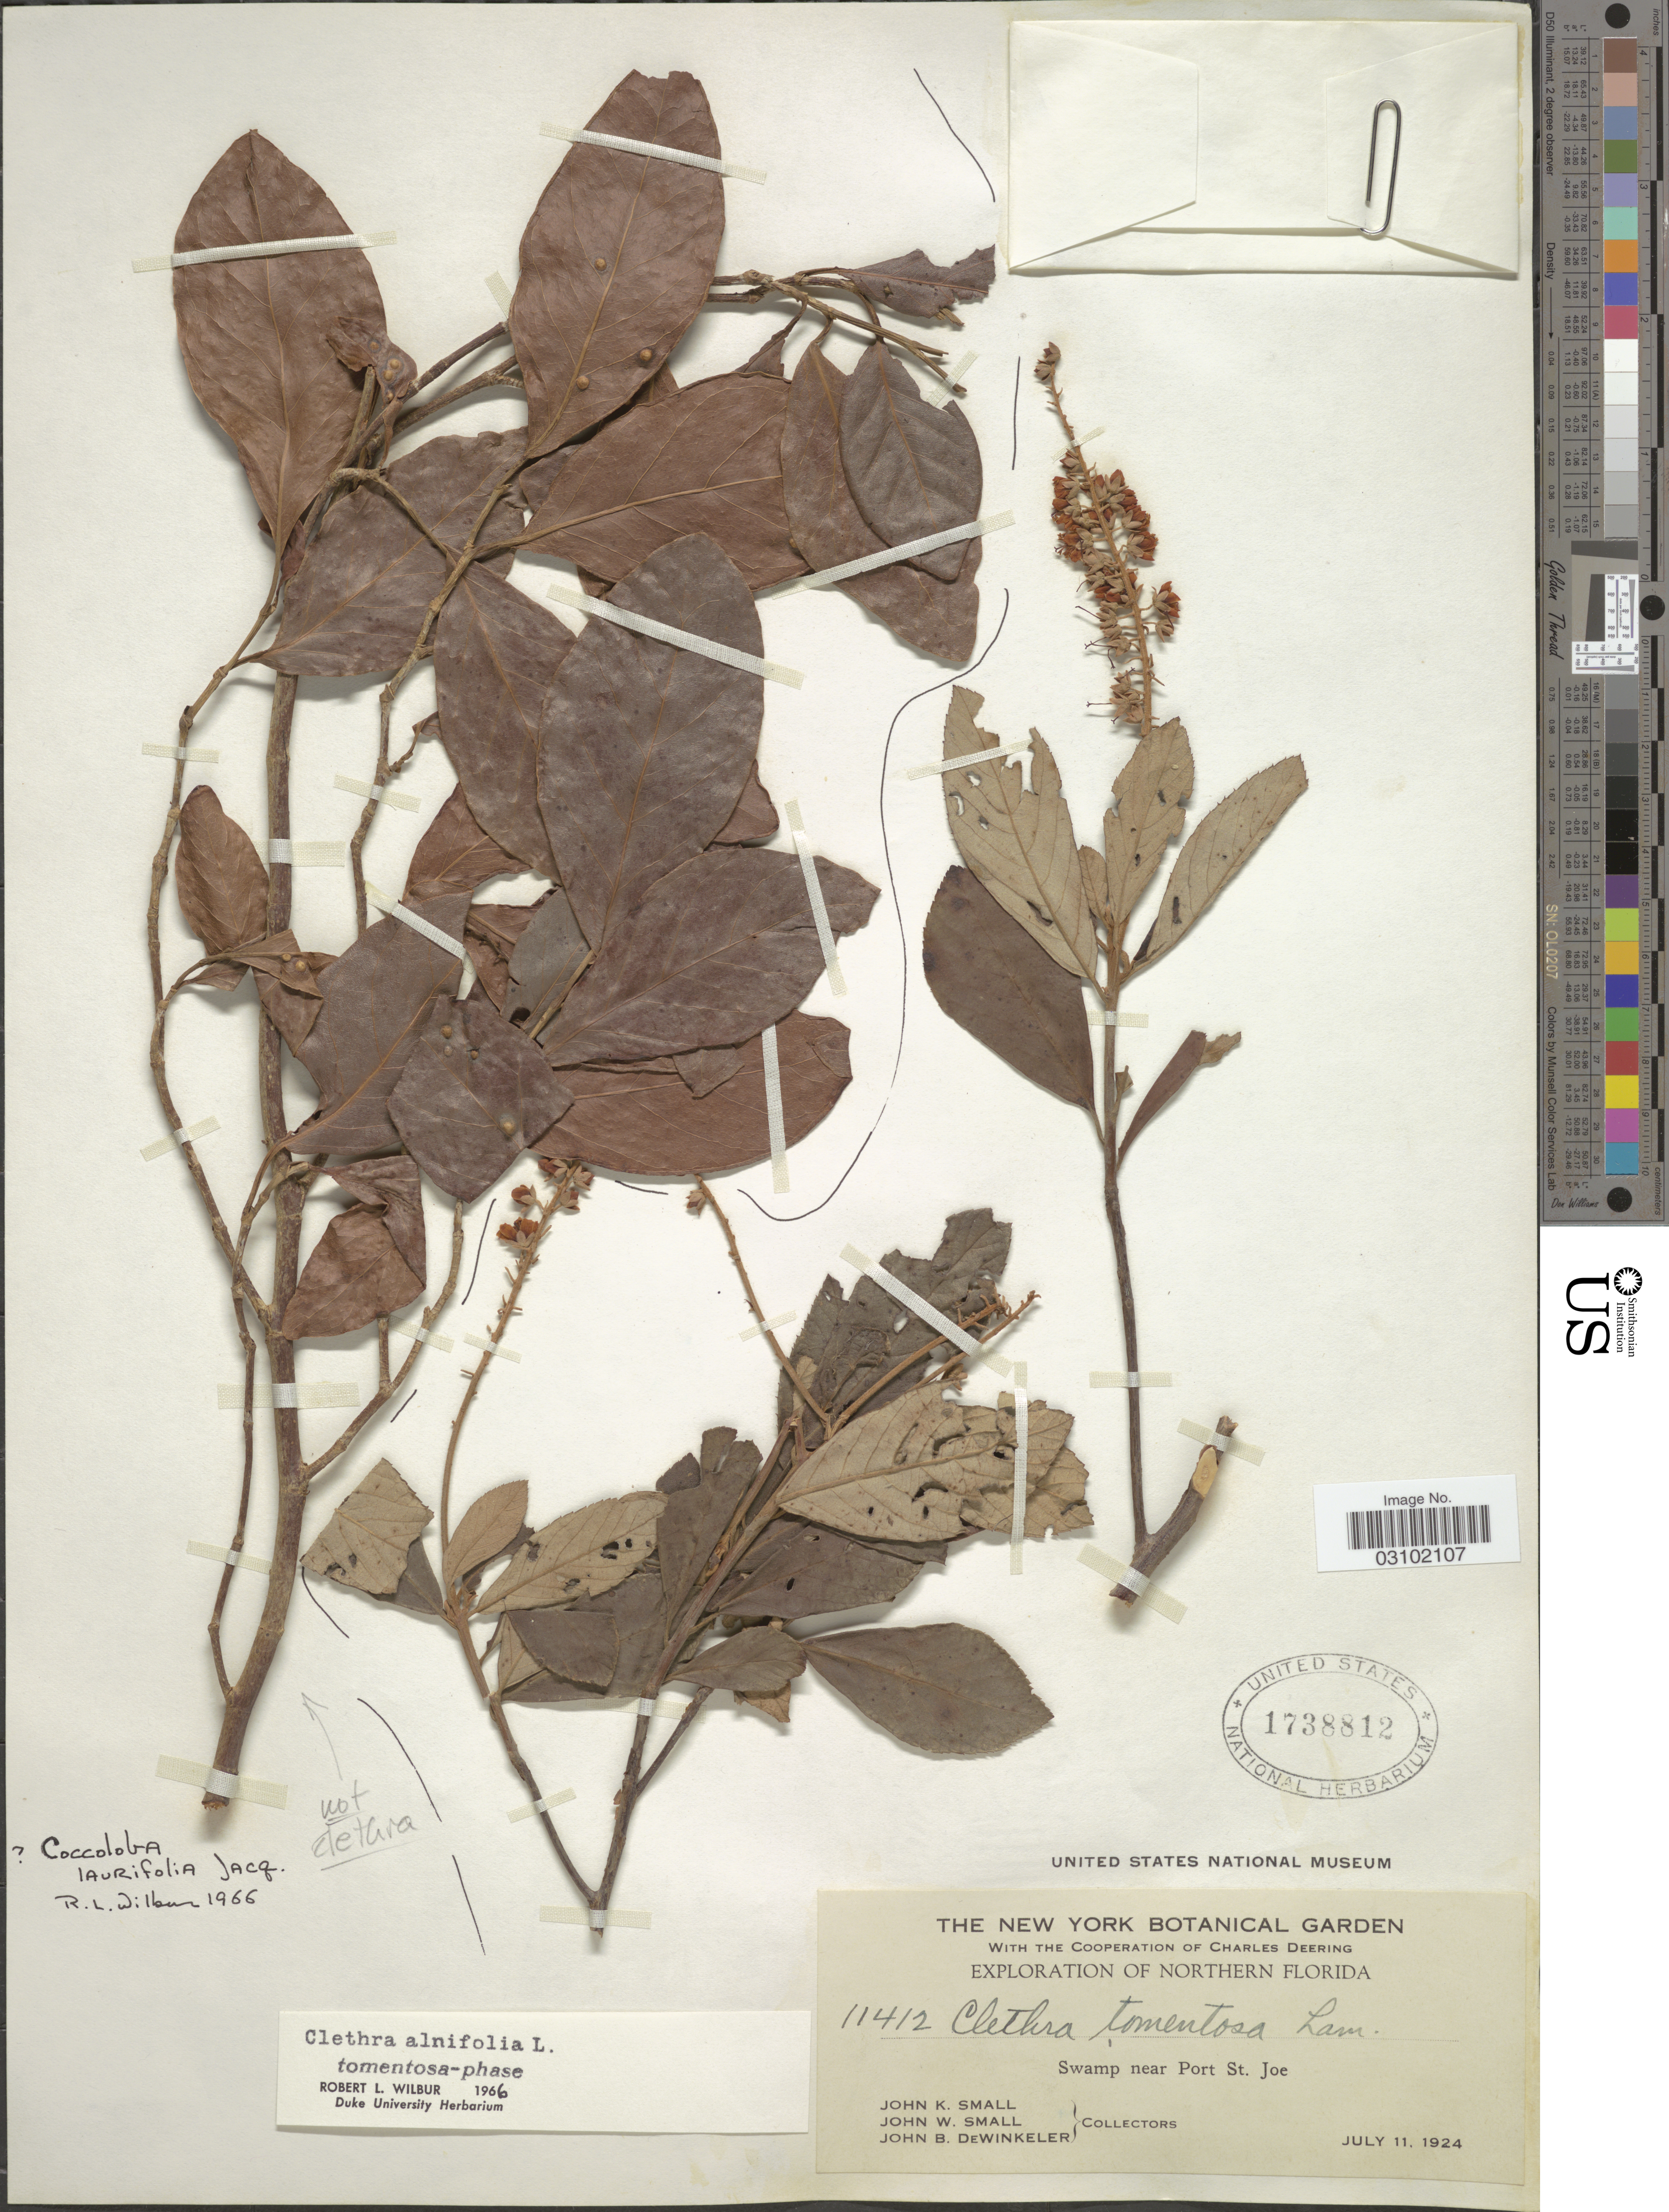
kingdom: Plantae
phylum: Tracheophyta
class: Magnoliopsida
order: Ericales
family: Clethraceae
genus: Clethra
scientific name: Clethra alnifolia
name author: L.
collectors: J. K. Small, J. Small & J. B. Dewinkeler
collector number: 11412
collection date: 1924-07-11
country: United States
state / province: Florida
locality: Northern Florida, Swamp near Port St. Joe.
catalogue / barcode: US 1738812